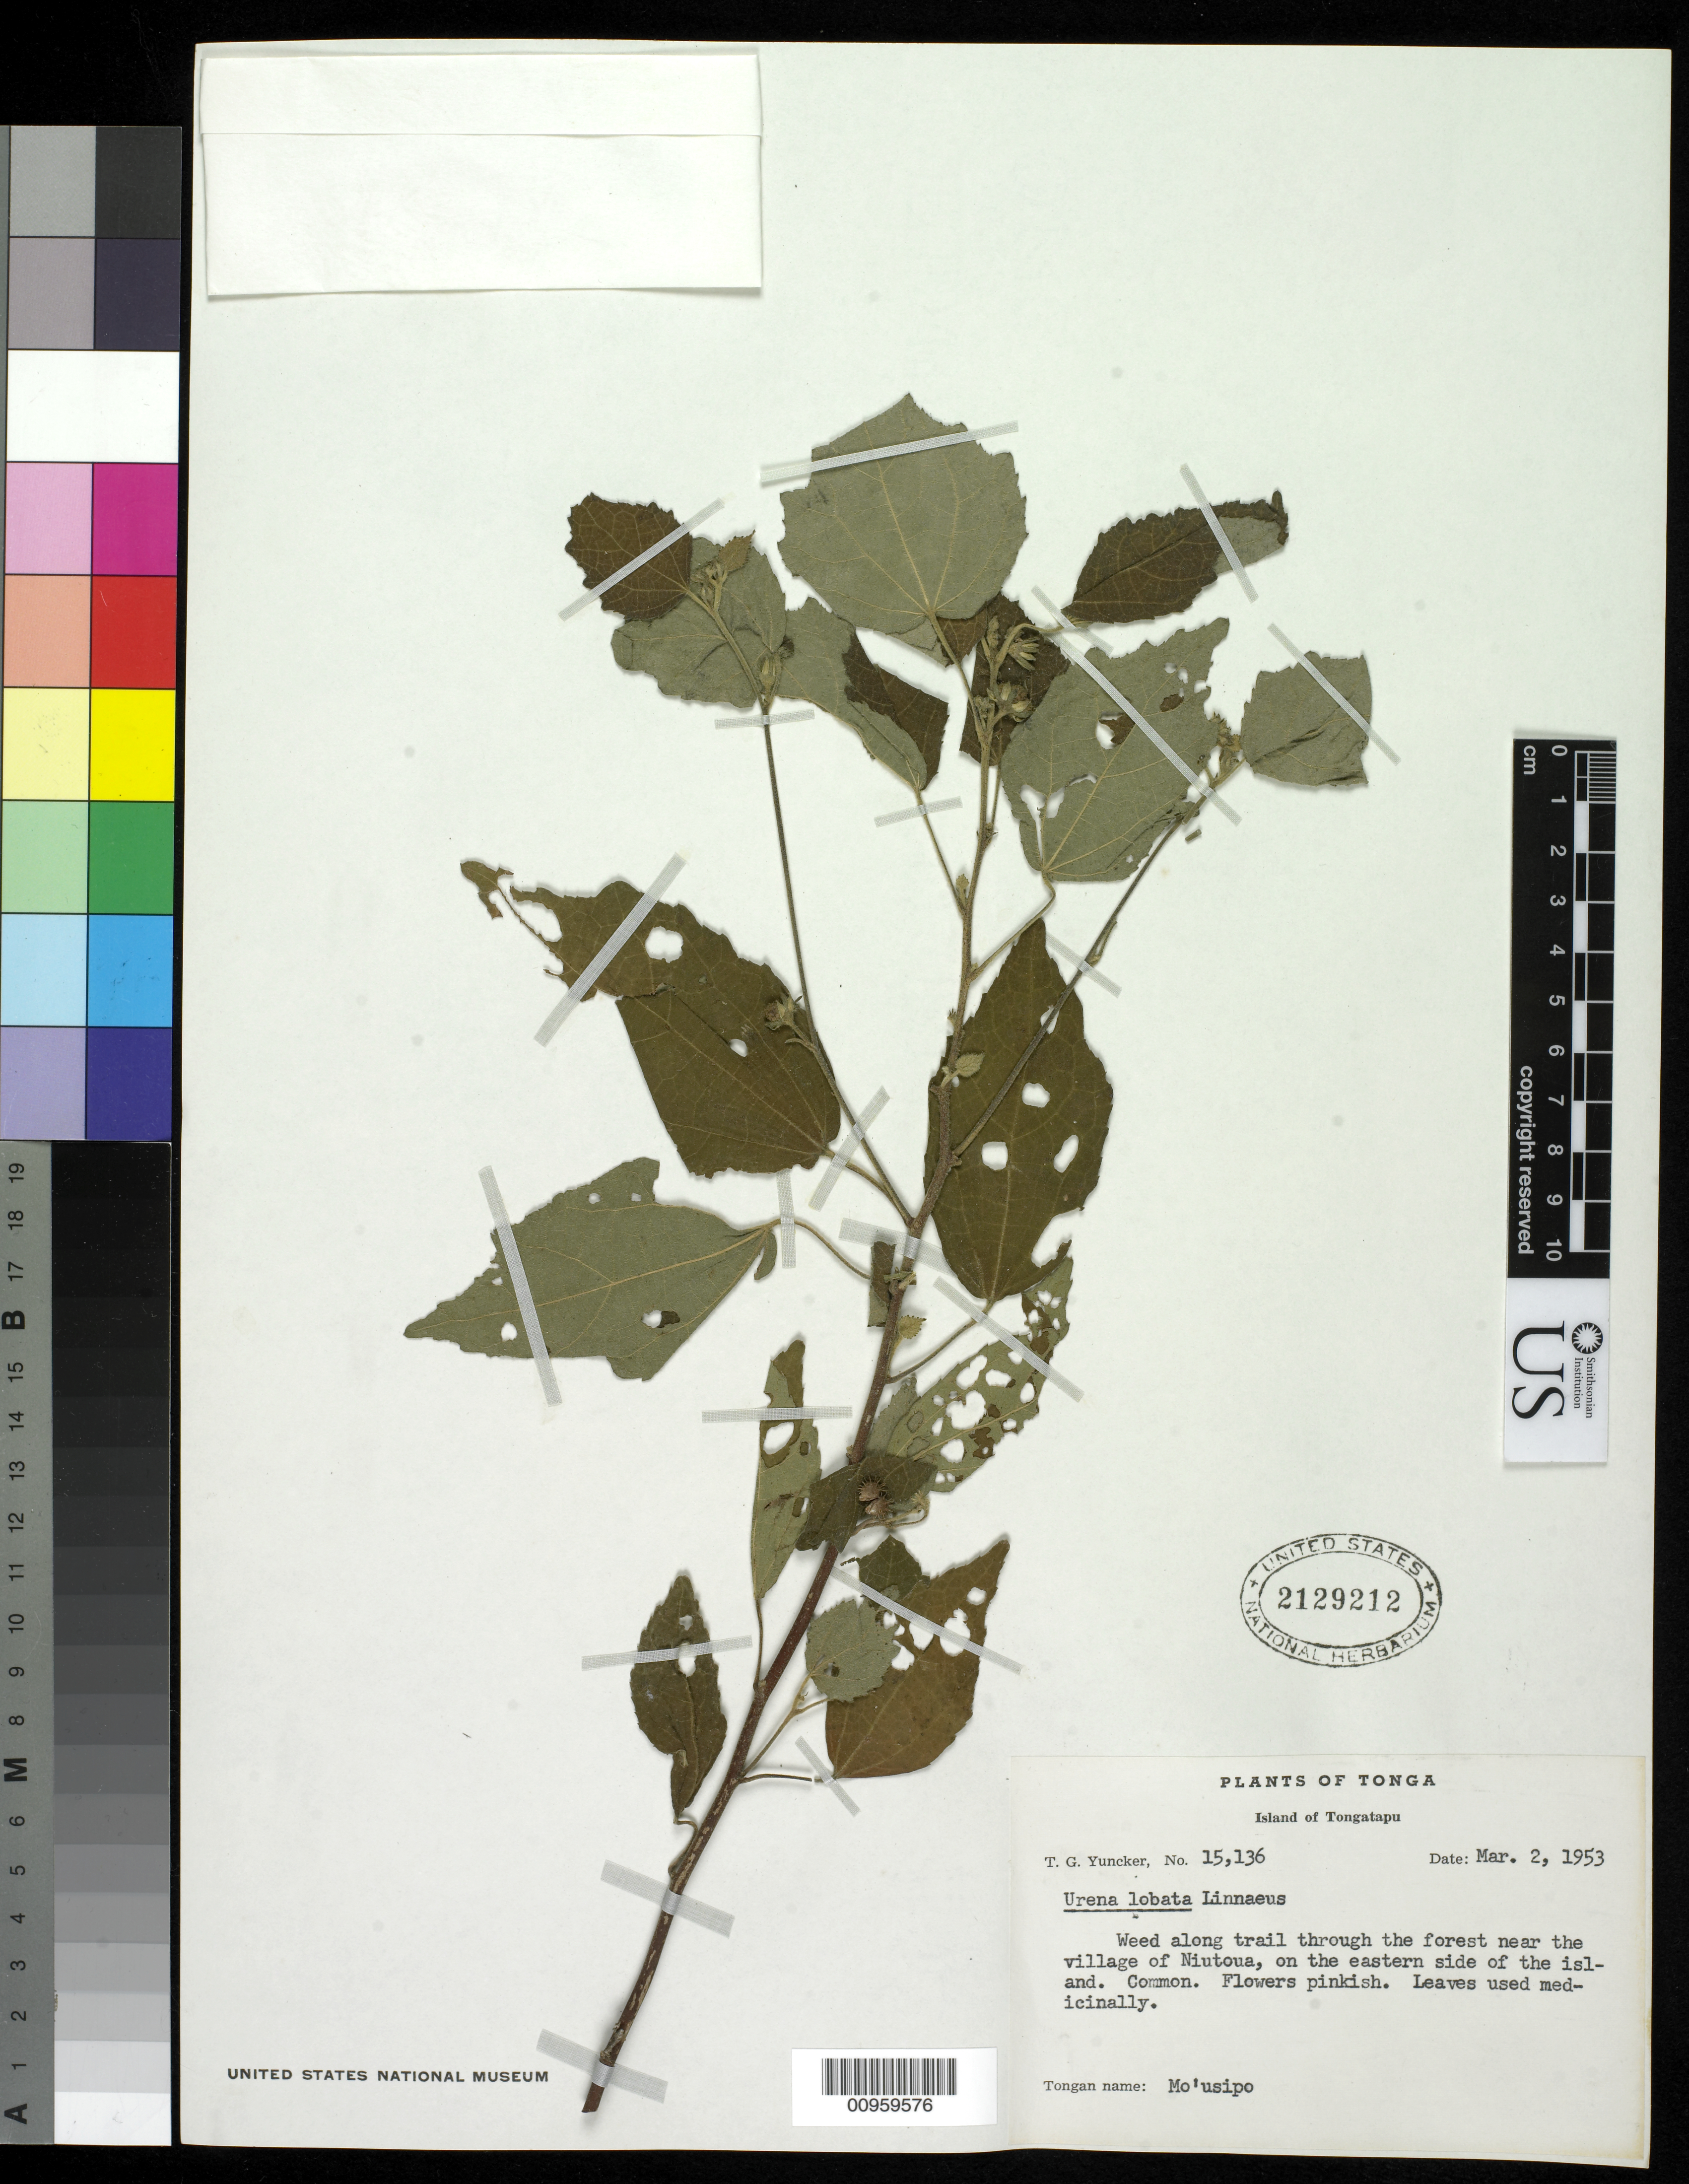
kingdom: Plantae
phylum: Tracheophyta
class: Magnoliopsida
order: Malvales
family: Malvaceae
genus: Urena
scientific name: Urena lobata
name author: L.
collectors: T. G. Yuncker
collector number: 15136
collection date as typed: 02 Mar 1953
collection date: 1953-03-02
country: Tonga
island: Tongatapu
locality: Near village of Niutoua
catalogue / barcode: US 2129212